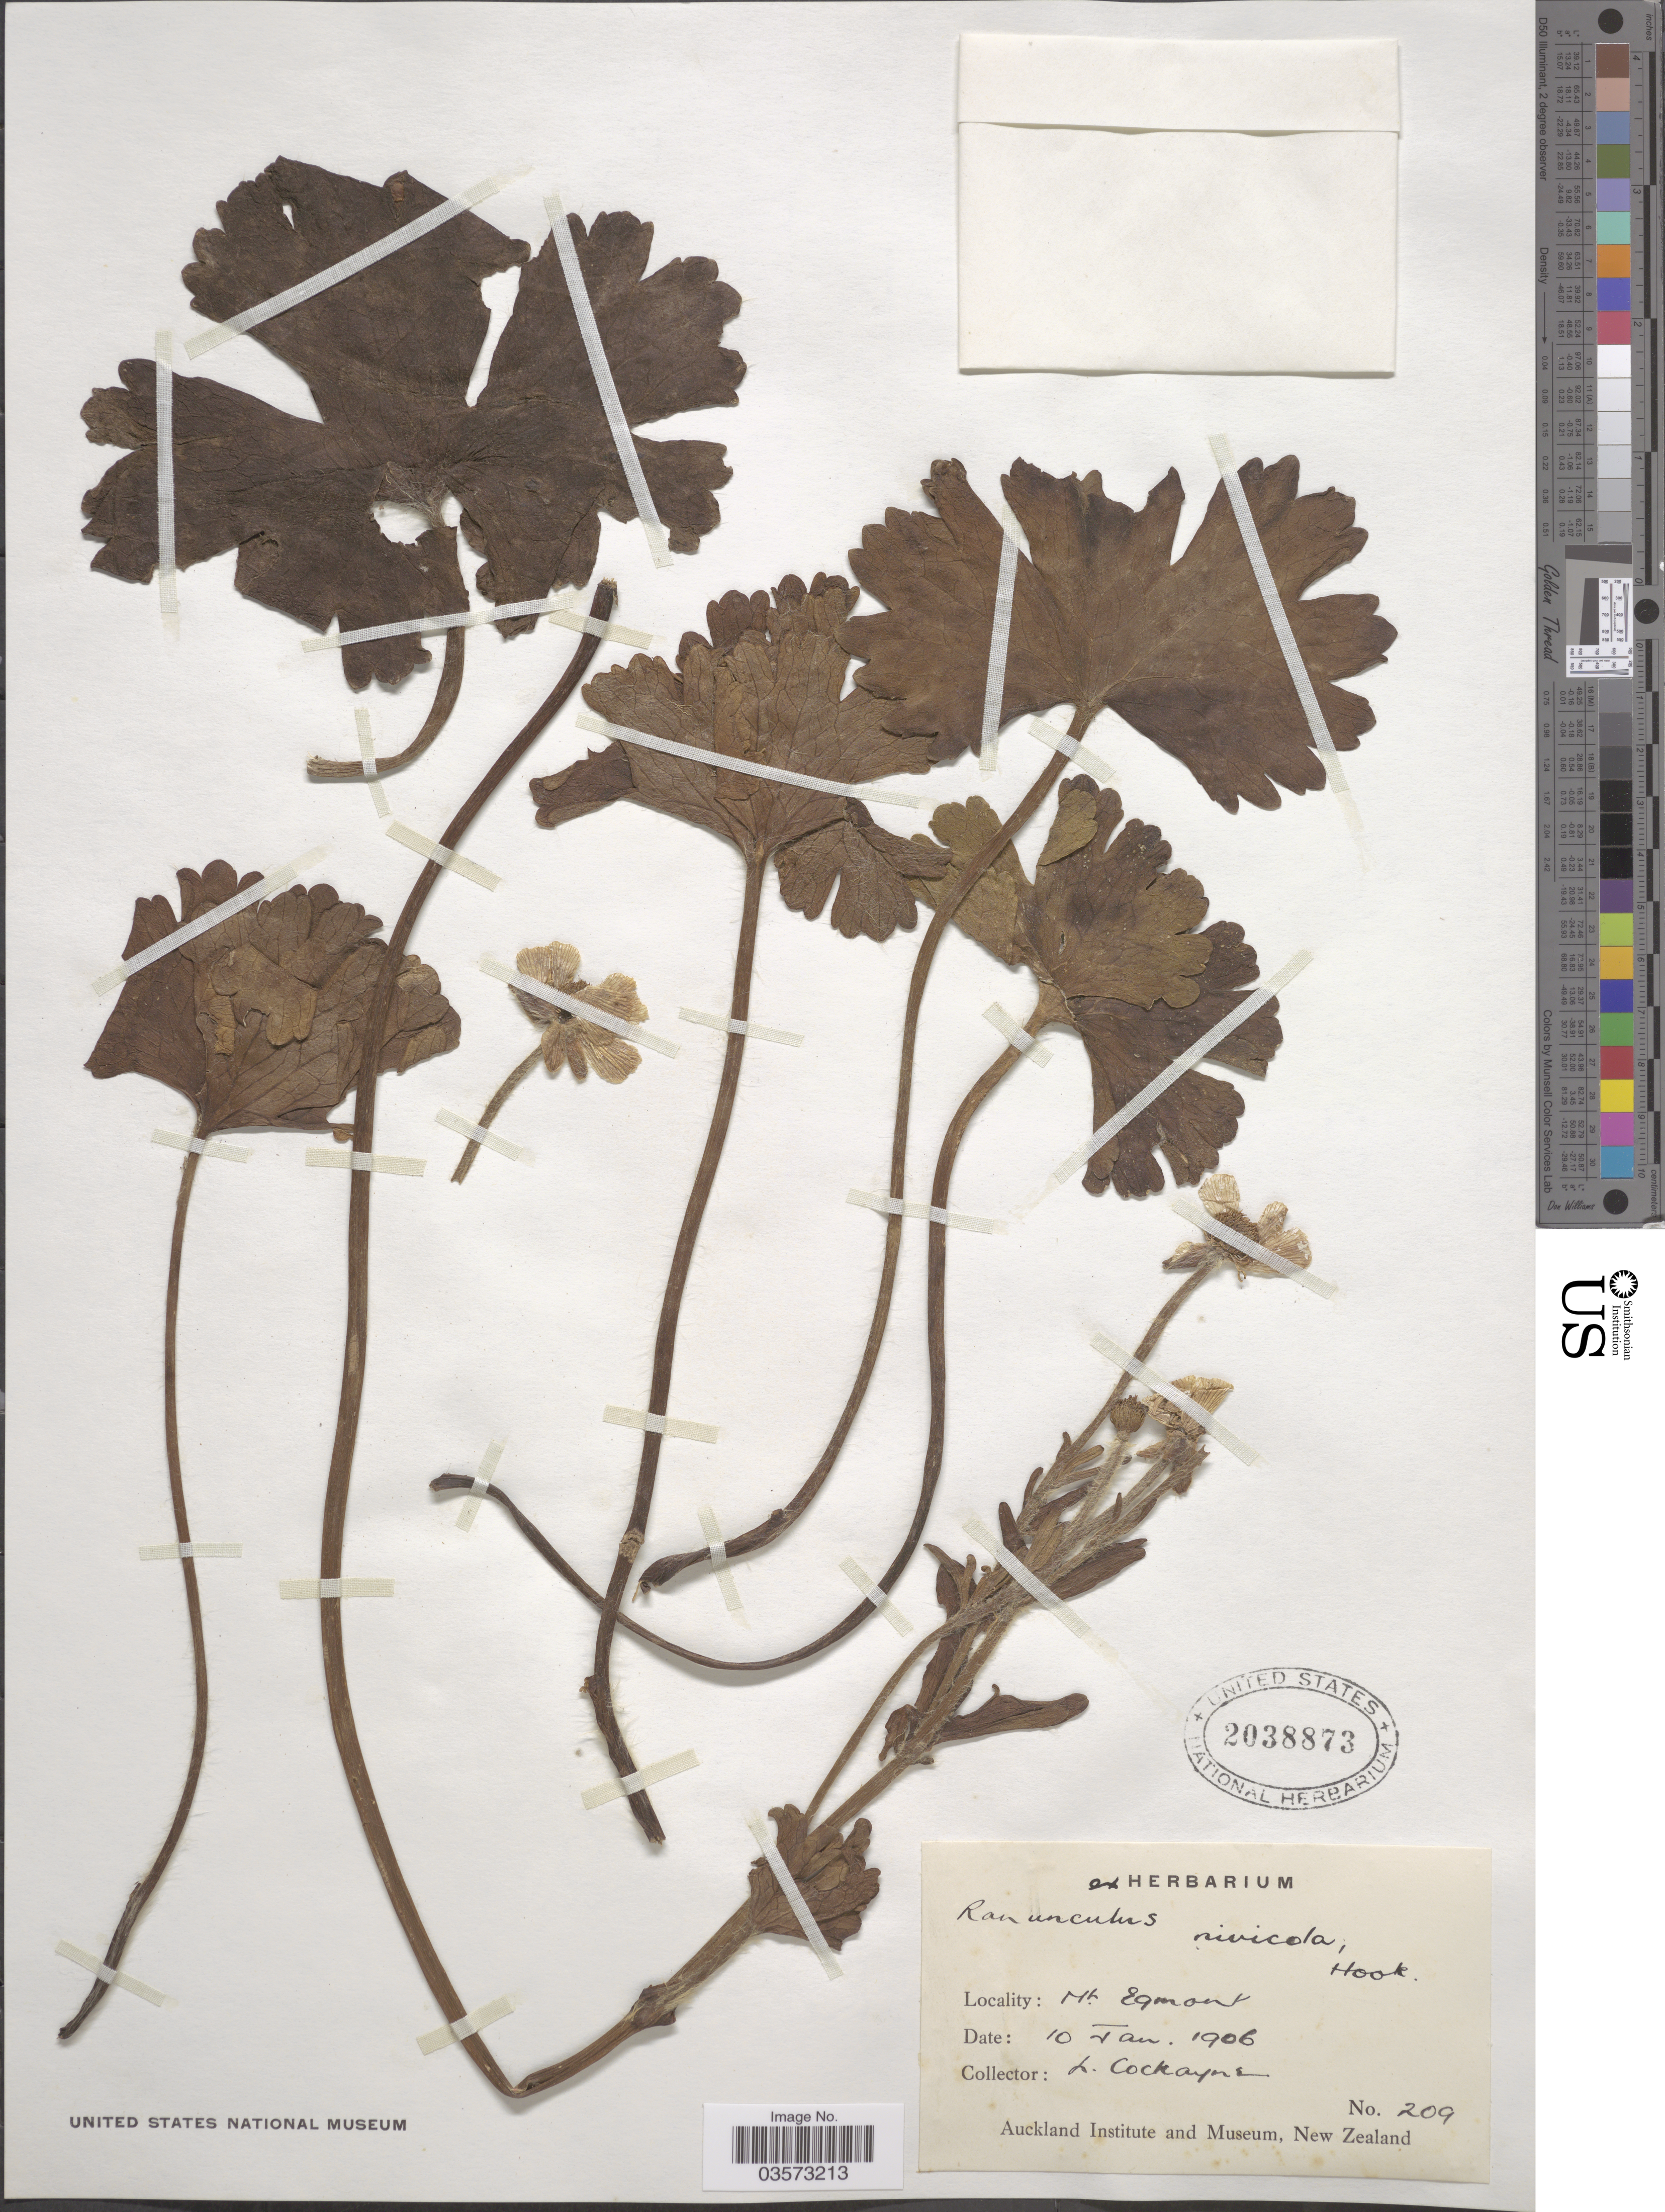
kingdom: Plantae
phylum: Tracheophyta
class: Magnoliopsida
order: Ranunculales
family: Ranunculaceae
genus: Ranunculus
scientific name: Ranunculus nivicola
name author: Hook.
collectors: L. Cockayne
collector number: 209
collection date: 1906-01-10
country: New Zealand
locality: Mt Egmont.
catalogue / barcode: US 2038873